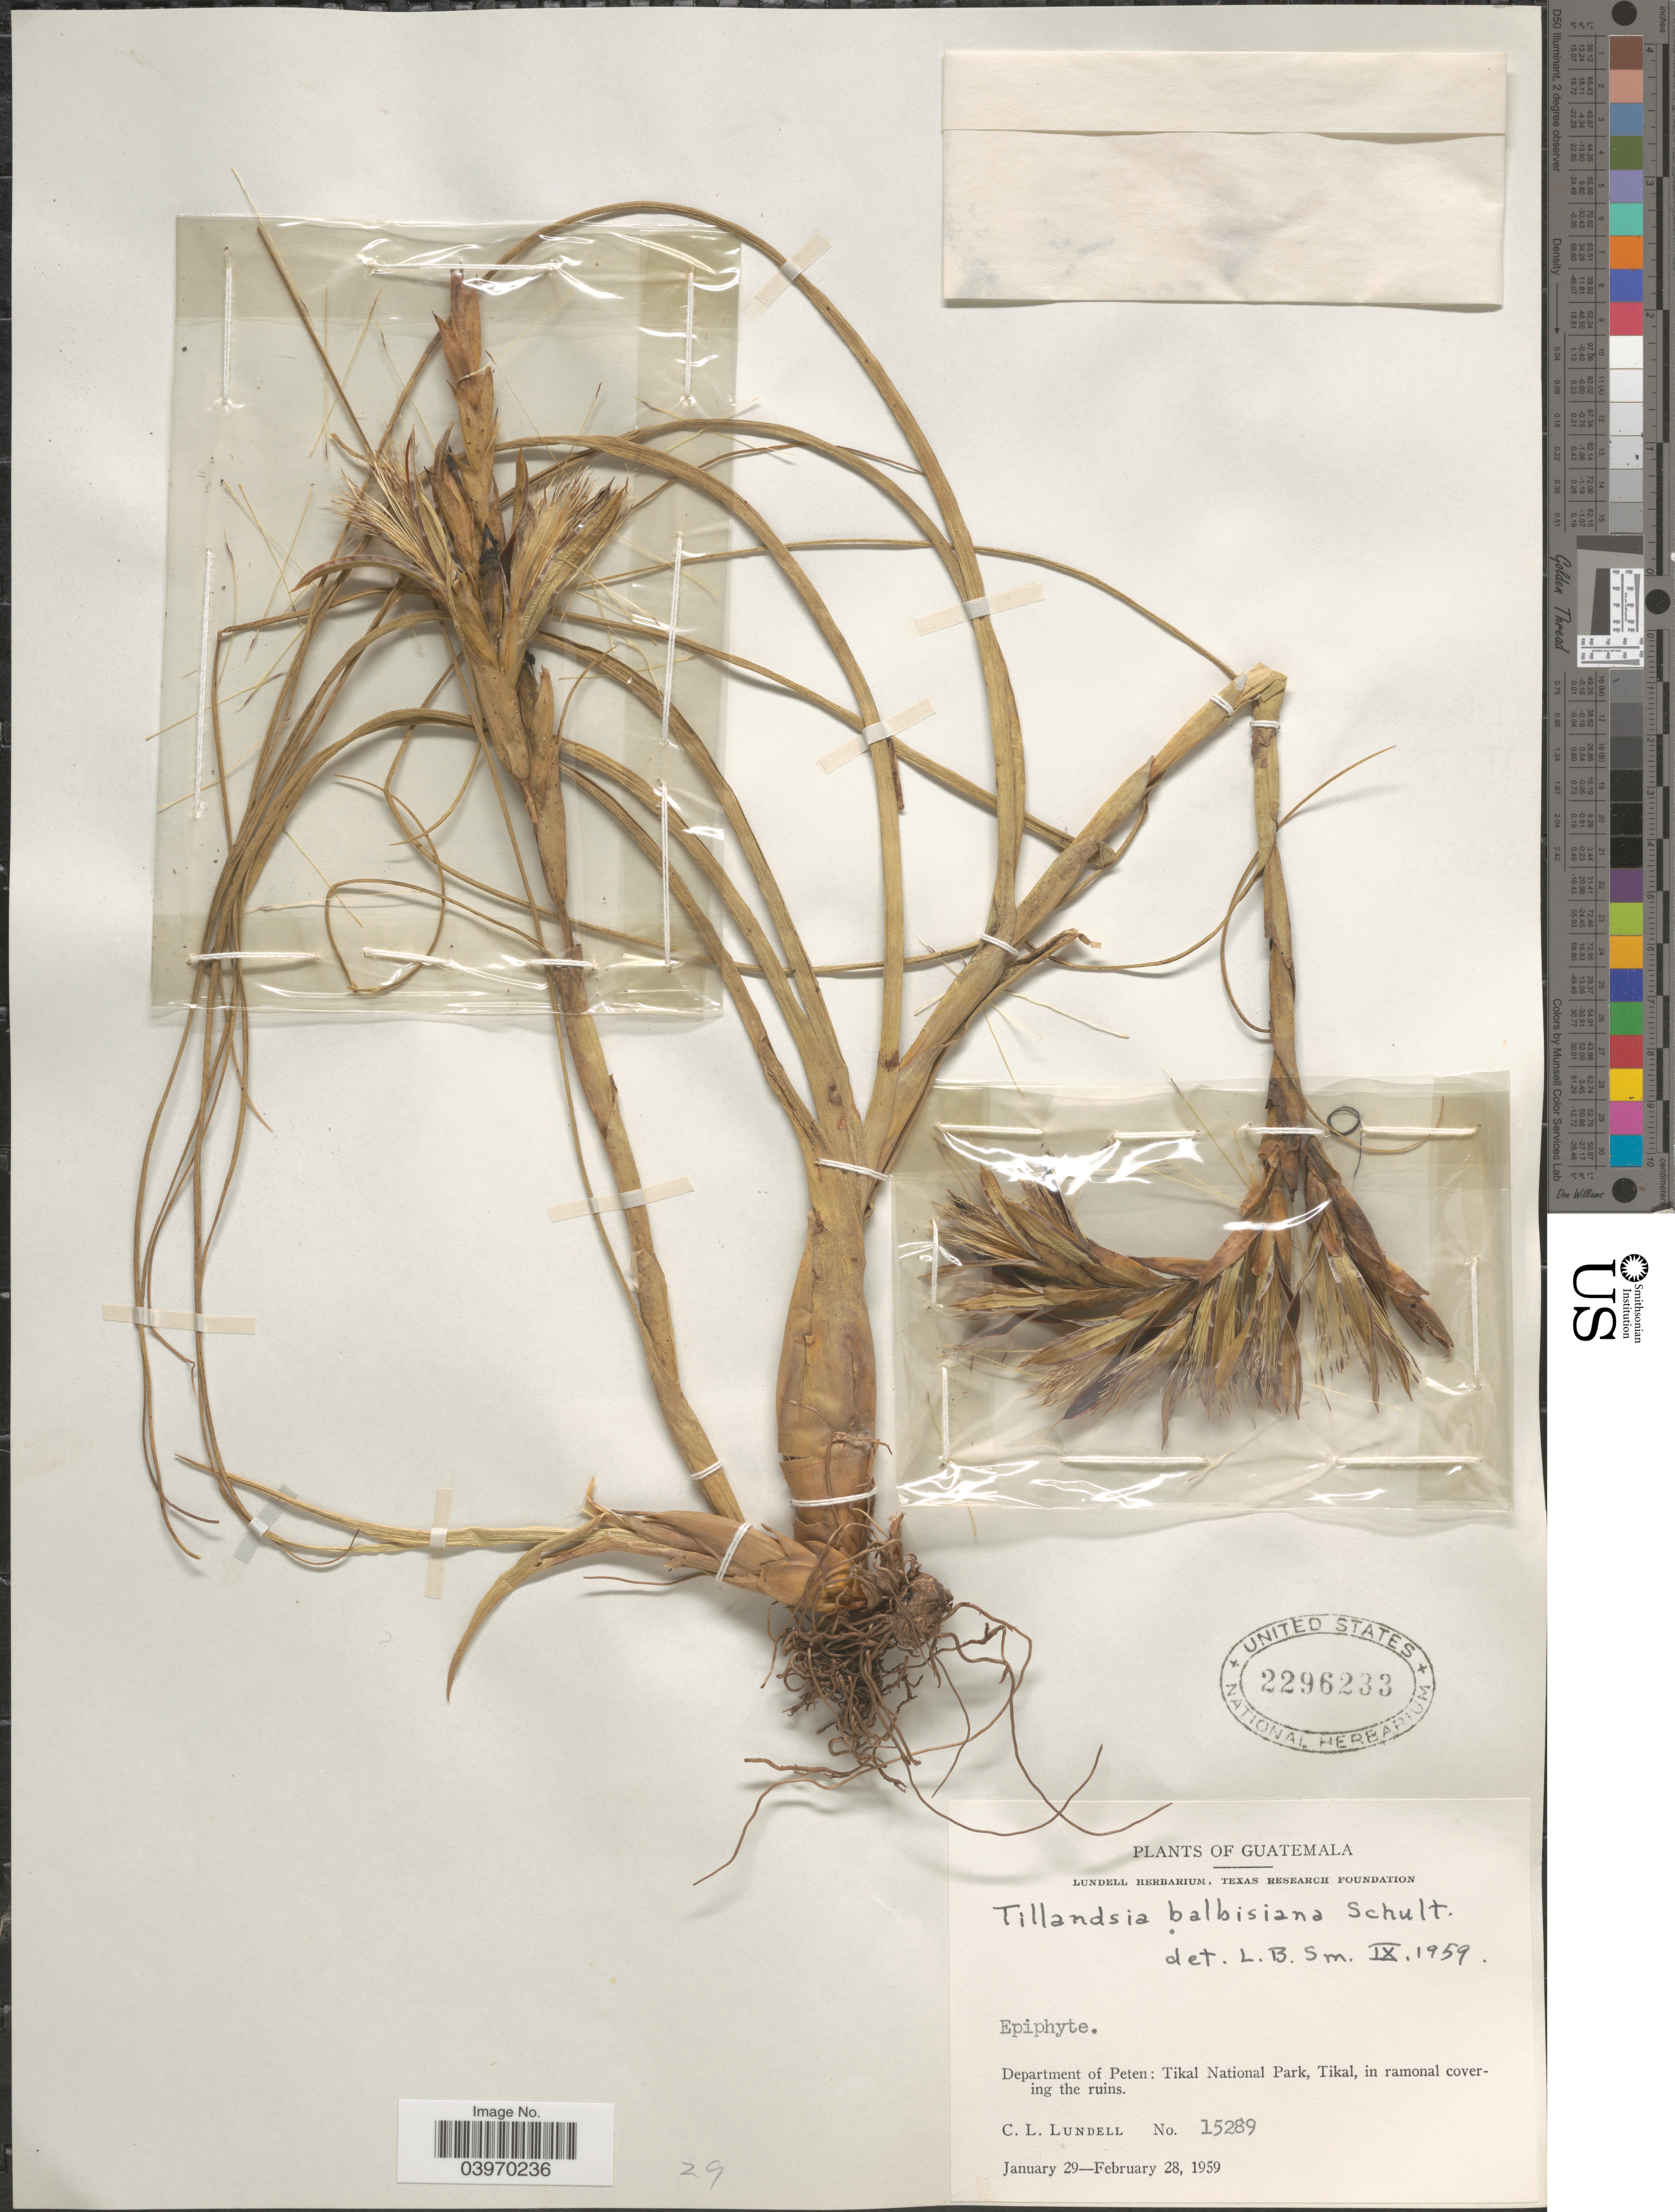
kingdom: Plantae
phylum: Tracheophyta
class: Liliopsida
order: Poales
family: Bromeliaceae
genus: Tillandsia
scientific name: Tillandsia balbisiana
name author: Schult. f.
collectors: C. L. Lundell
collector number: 15289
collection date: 1959-01-29/1959-02-28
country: Guatemala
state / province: El Peten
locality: Department of Peten: Tikal National Park, Tikal.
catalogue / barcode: US 2296233